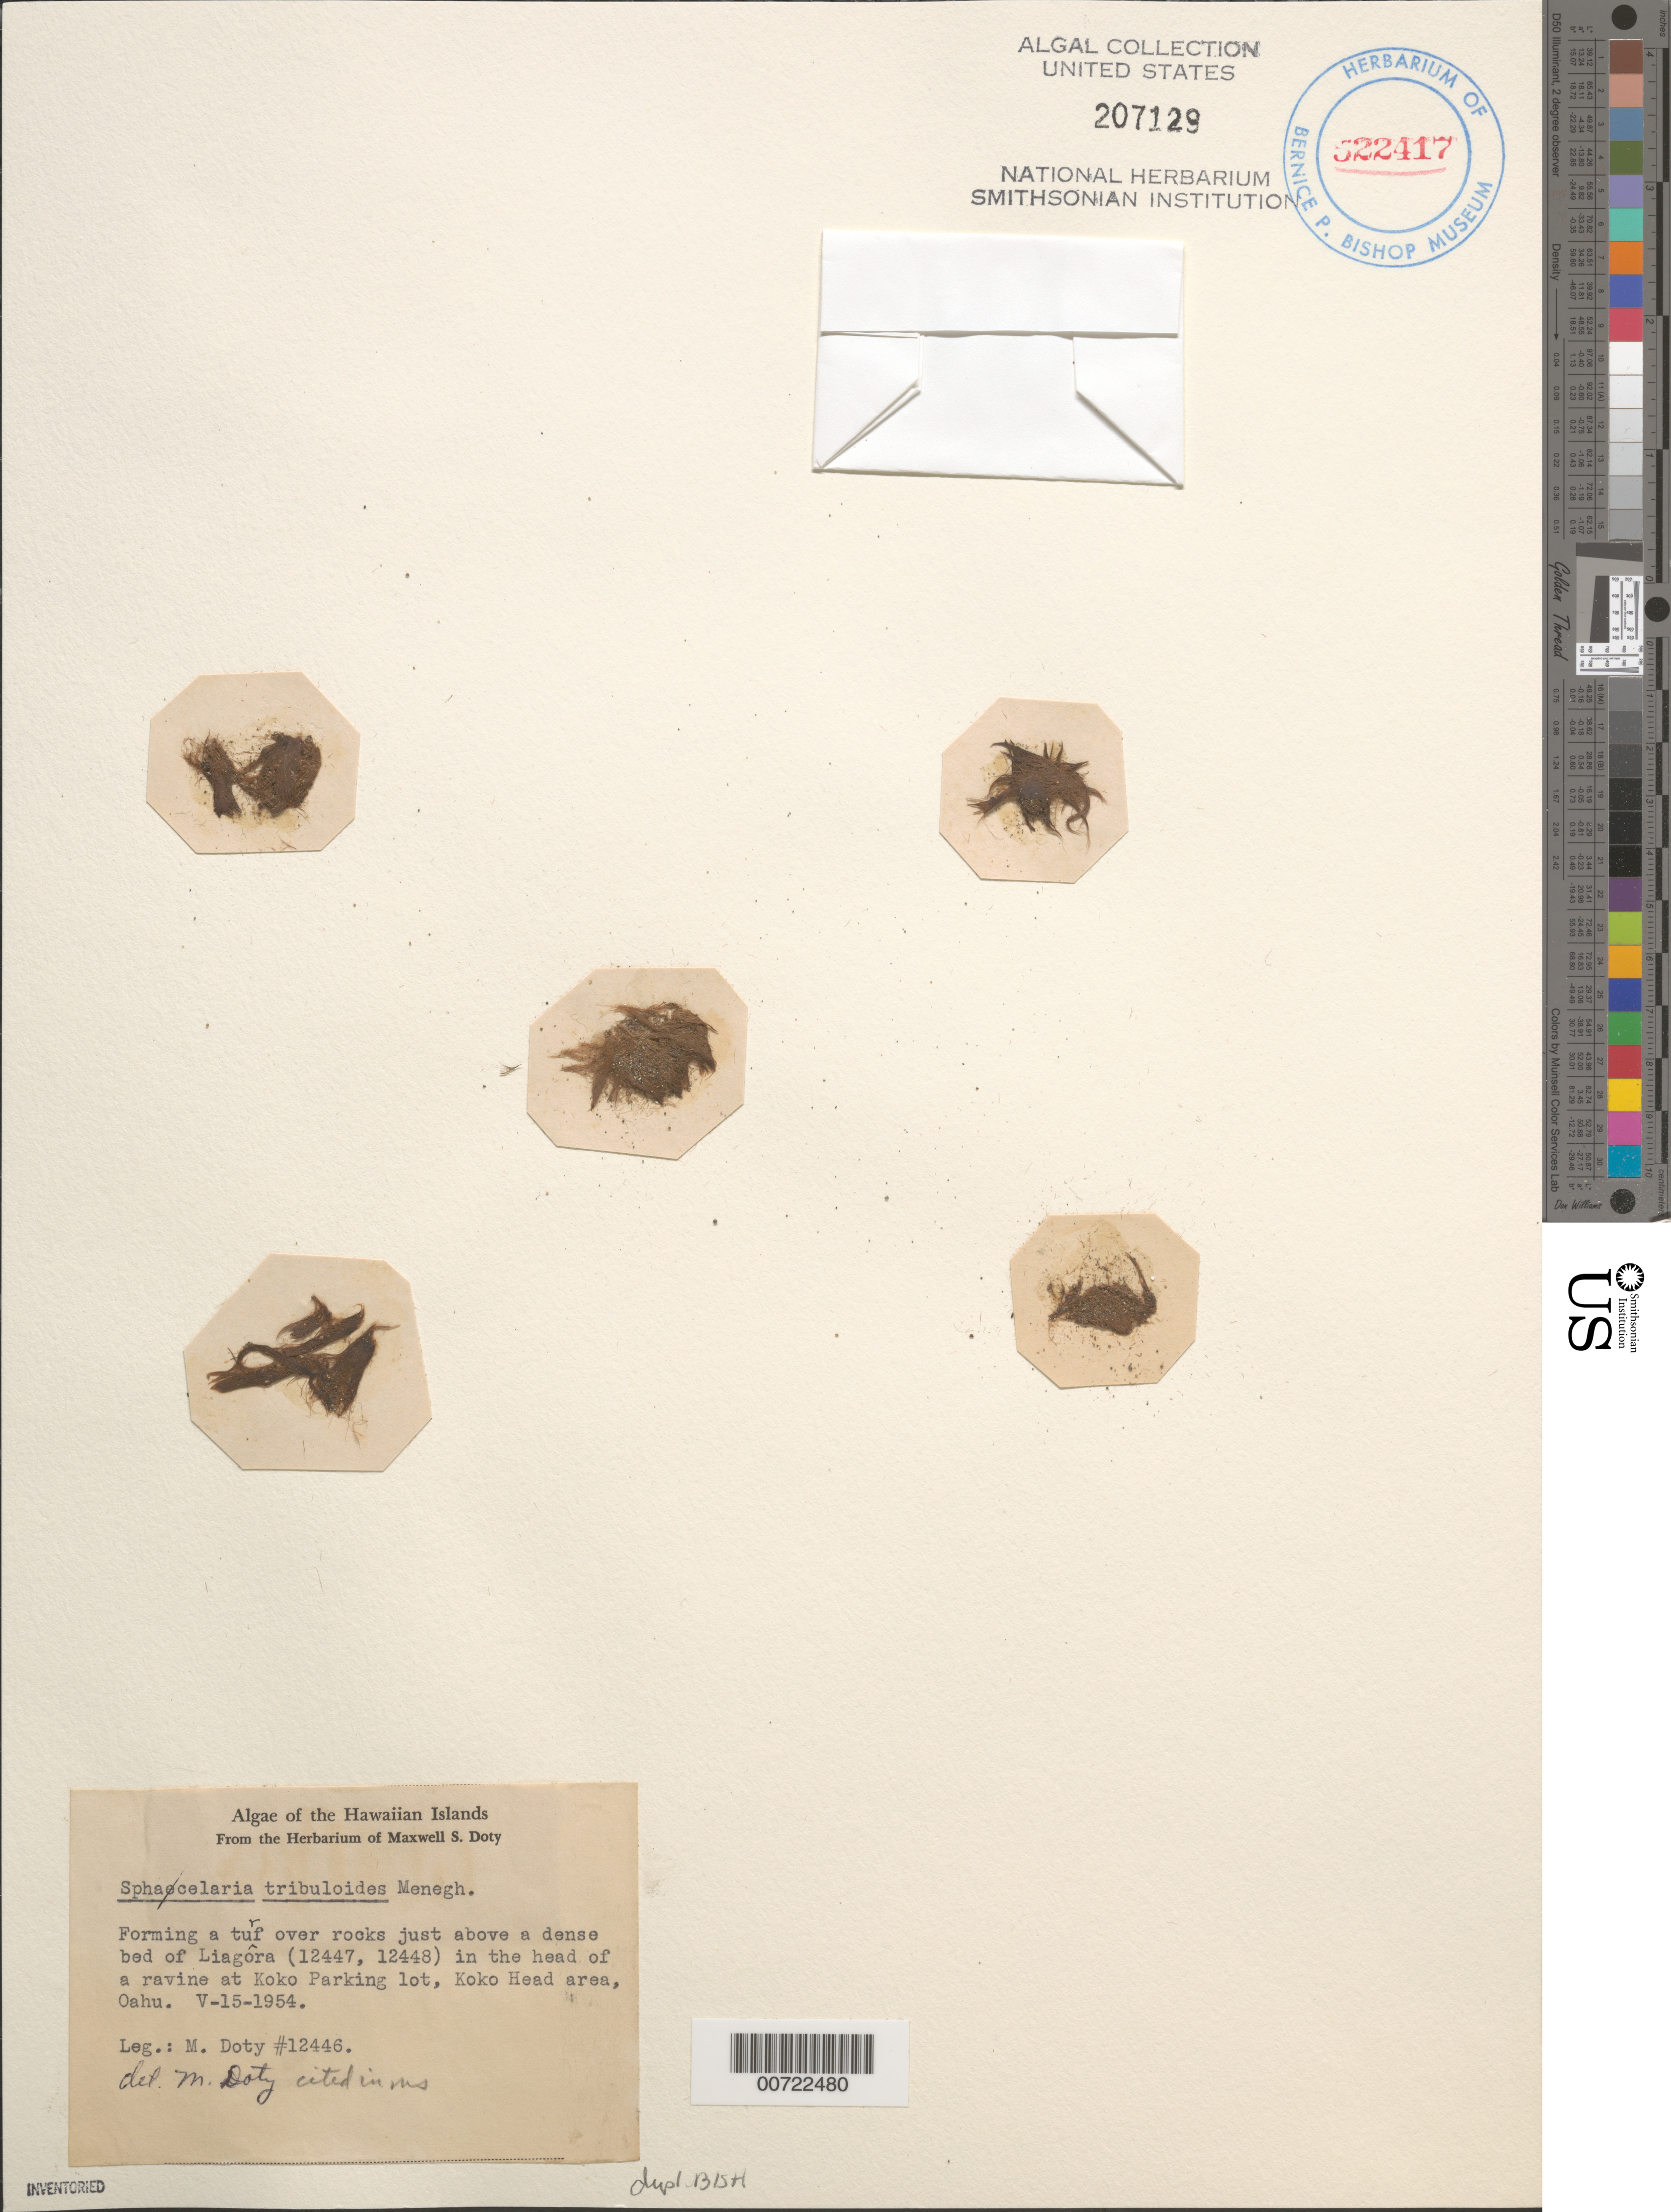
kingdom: Chromista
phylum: Ochrophyta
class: Phaeophyceae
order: Sphacelariales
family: Sphacelariaceae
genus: Sphacelaria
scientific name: Sphacelaria tribuloides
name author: Menegh.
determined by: Doty, M. S.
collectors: M. S. Doty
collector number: MSD 12446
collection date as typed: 15 May 1954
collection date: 1954-05-15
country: United States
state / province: Hawaii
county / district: Honolulu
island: Oahu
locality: Koko parking lot, Koko Head area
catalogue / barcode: US 207129